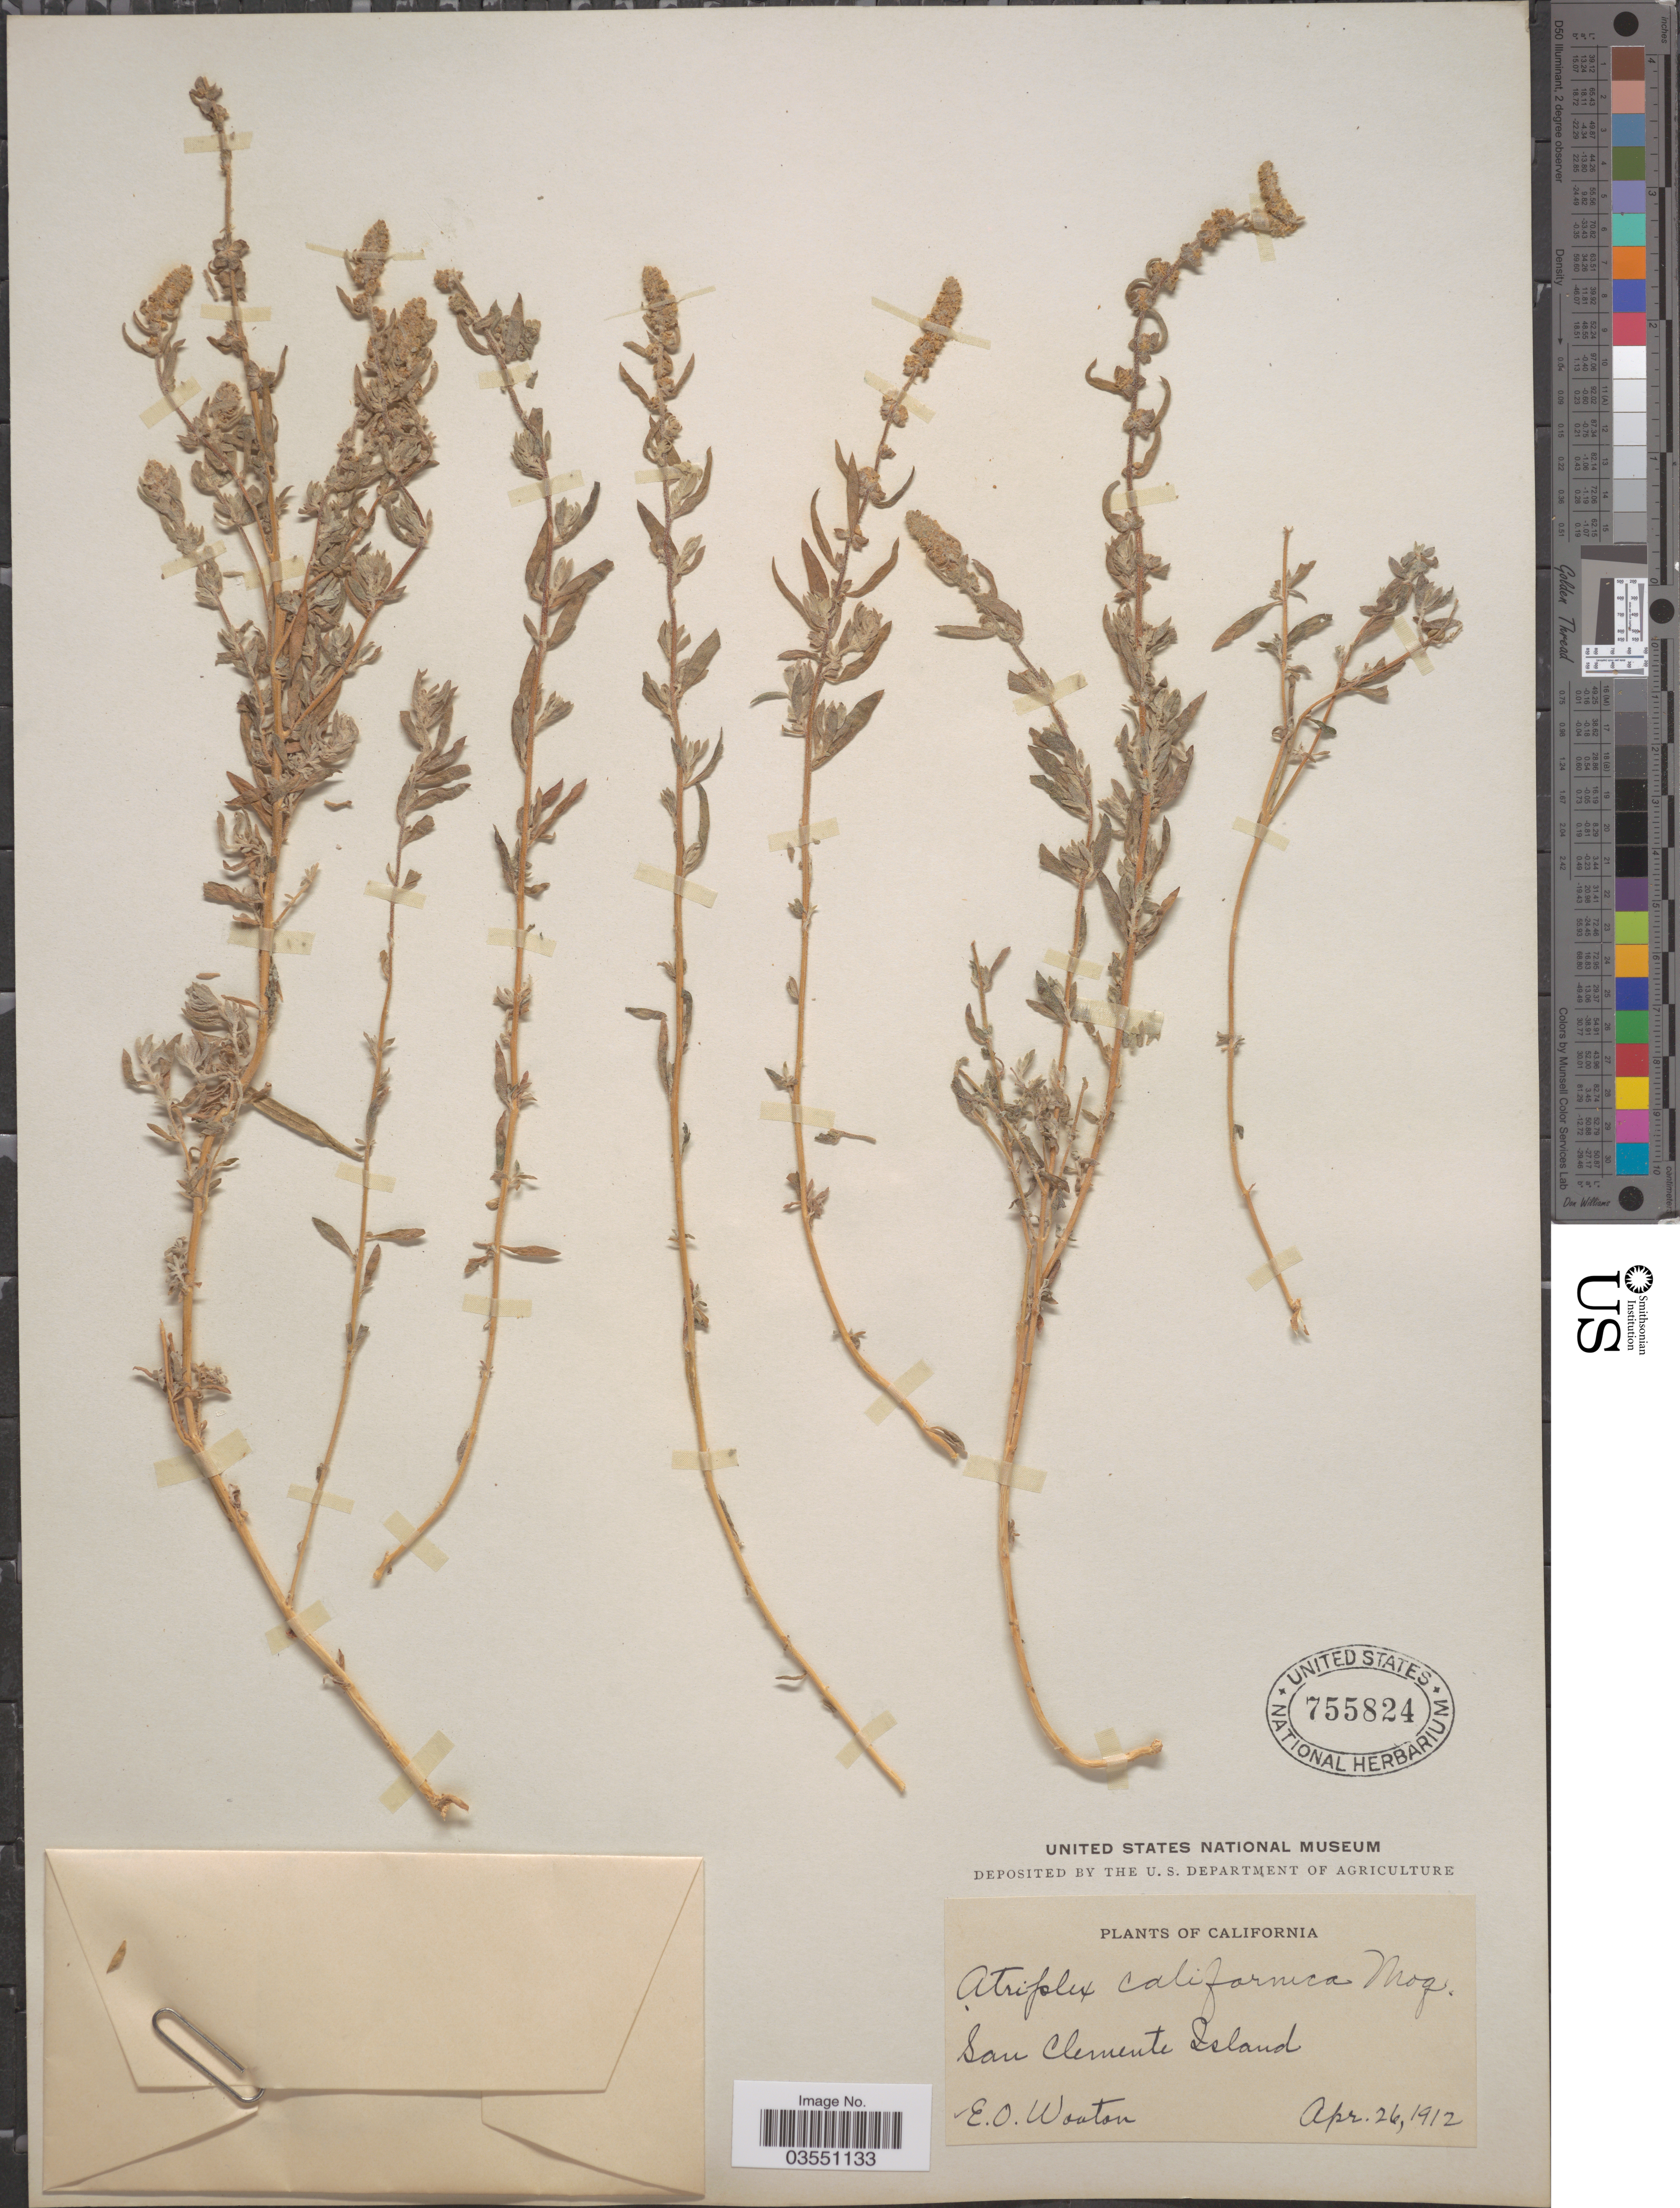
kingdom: Plantae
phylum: Tracheophyta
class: Magnoliopsida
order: Caryophyllales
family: Amaranthaceae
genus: Extriplex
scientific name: Extriplex californica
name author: (Moq.) E.H. Zacharias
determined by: Strong, Mark T., (BOT), Smithsonian Institution - National Museum of Natural History (UNITED STATES)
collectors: E. O. Wooton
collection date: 1912-04-26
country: United States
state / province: California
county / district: Los Angeles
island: San Clemente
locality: San Clemente Island.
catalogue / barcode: US 755824